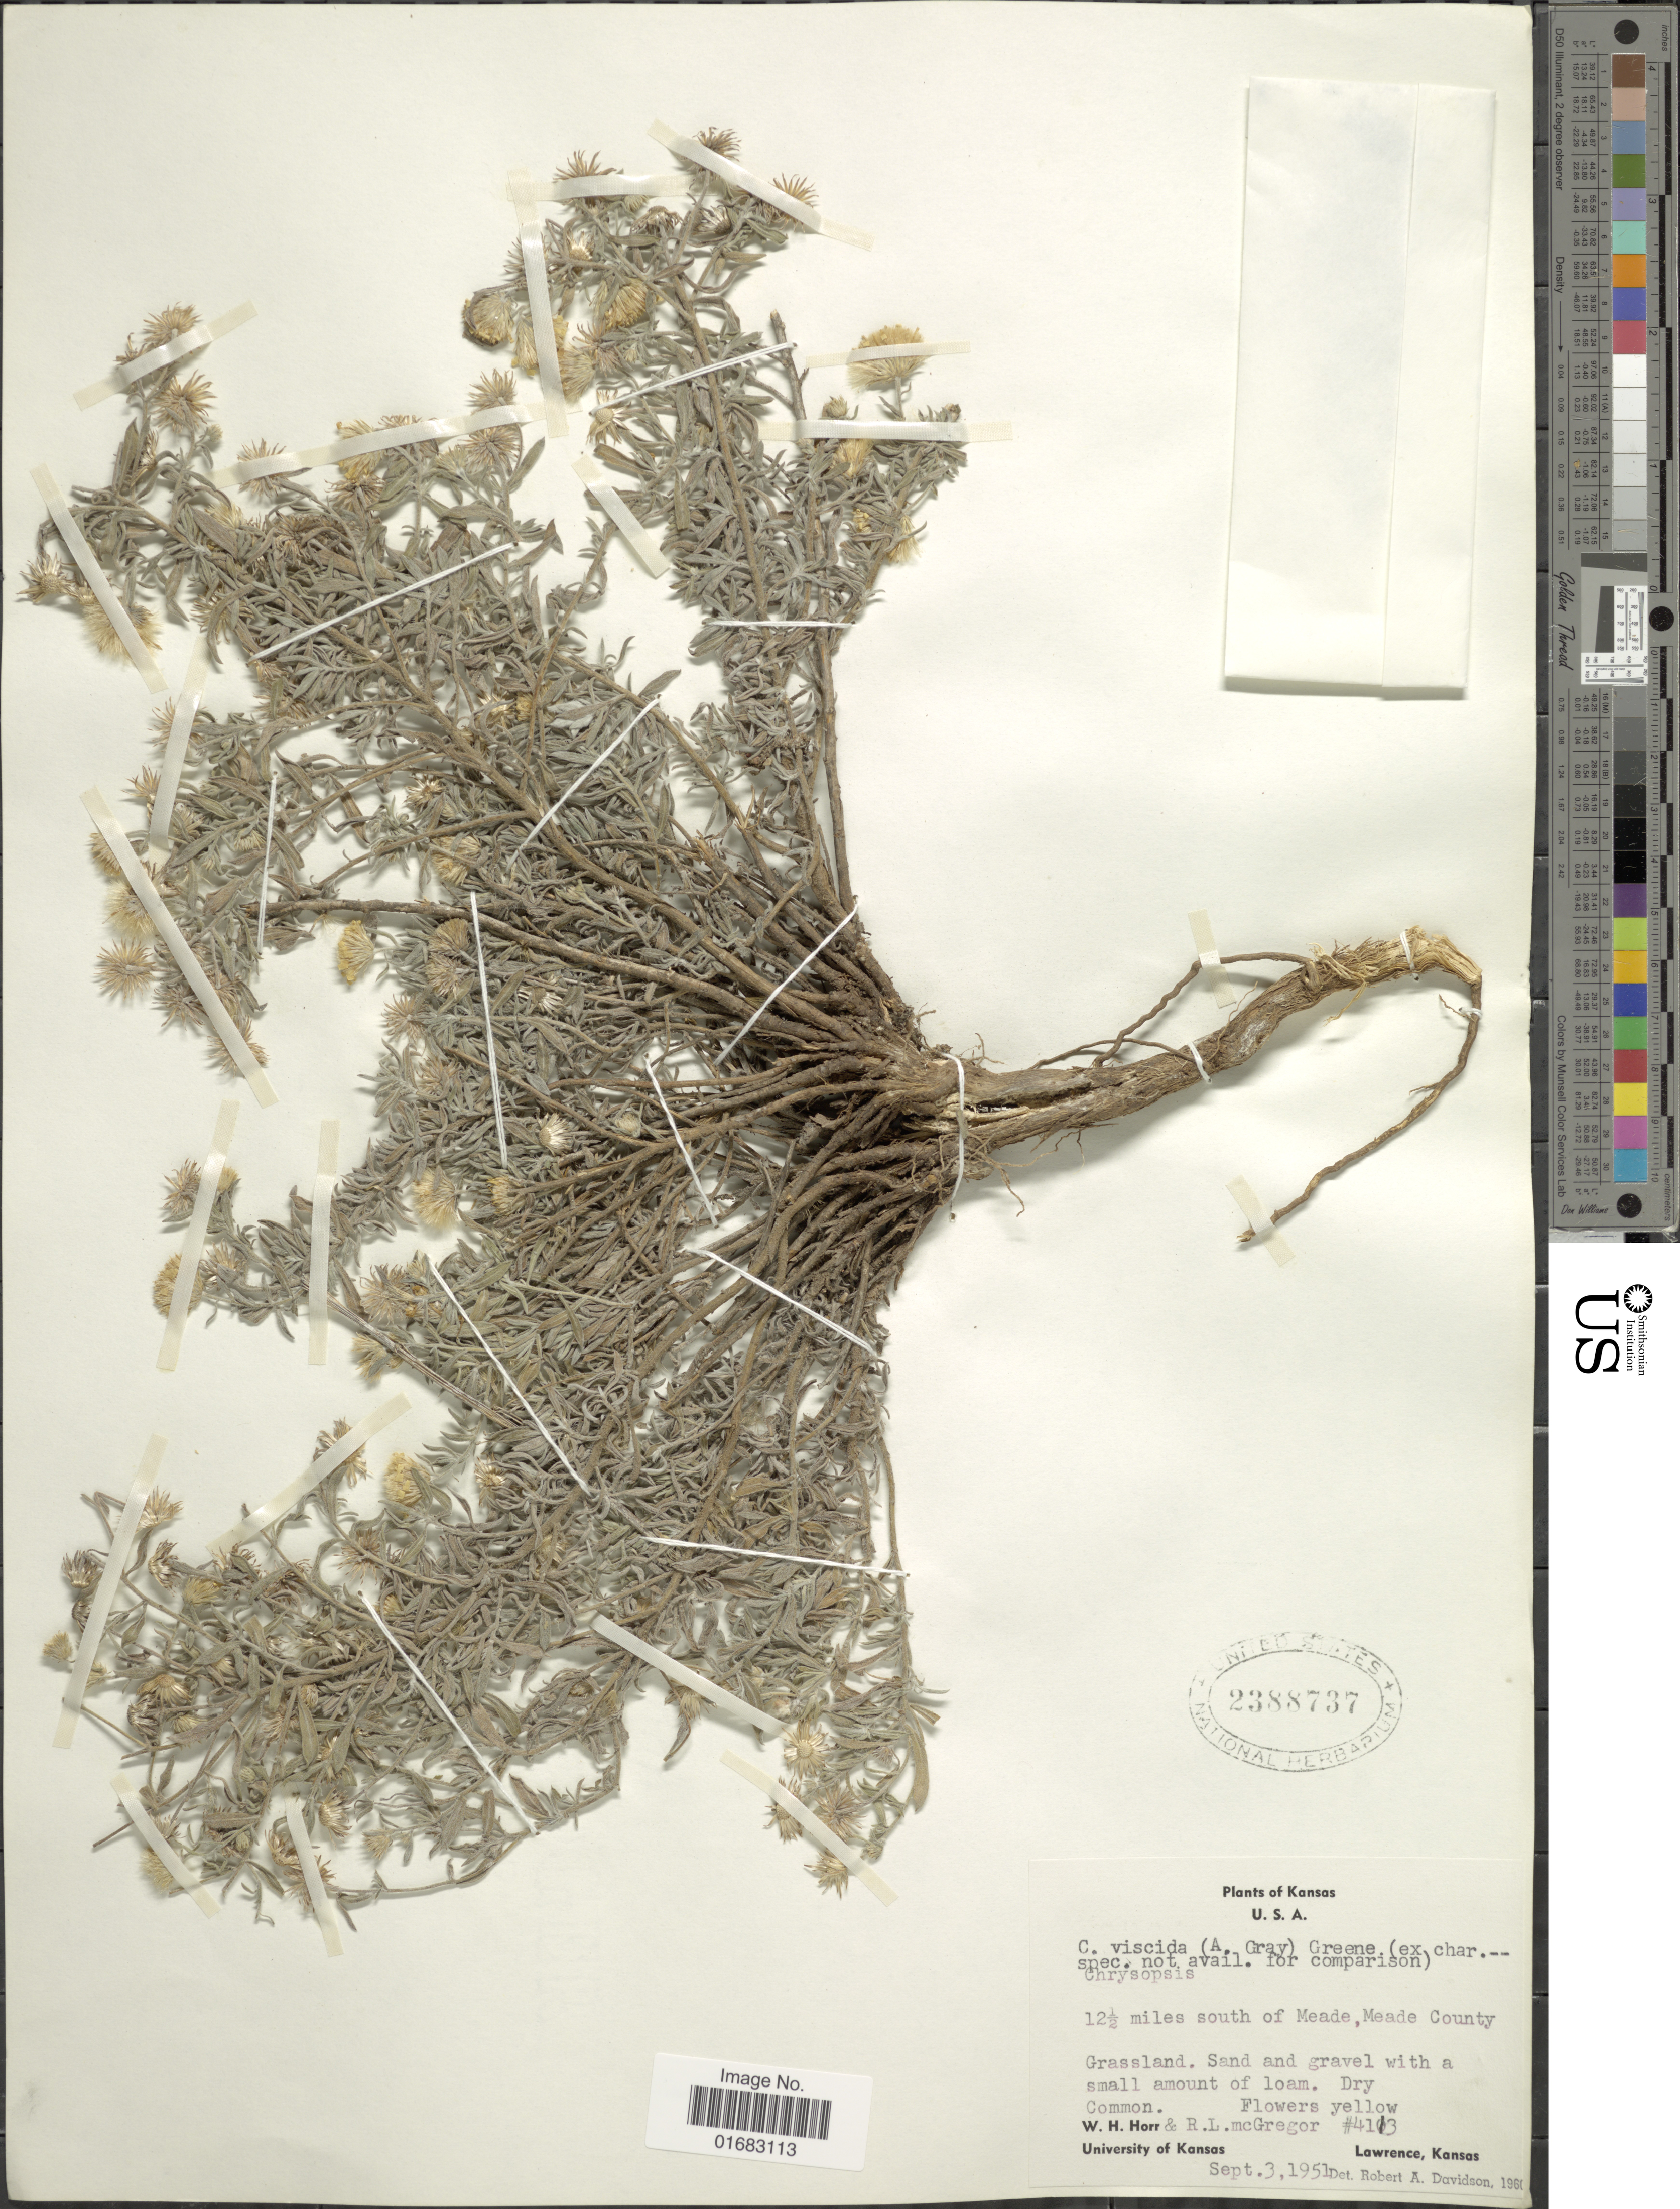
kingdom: Plantae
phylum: Tracheophyta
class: Magnoliopsida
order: Asterales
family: Asteraceae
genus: Heterotheca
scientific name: Heterotheca viscida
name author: (A. Gray) V.L. Harms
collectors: W. H. Horr & R. McGregor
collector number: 4113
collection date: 1951-09-03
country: United States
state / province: Kansas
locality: Kansas. 12.5 miles south of Meade, Meade County. Grassland.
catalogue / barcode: US 2388737